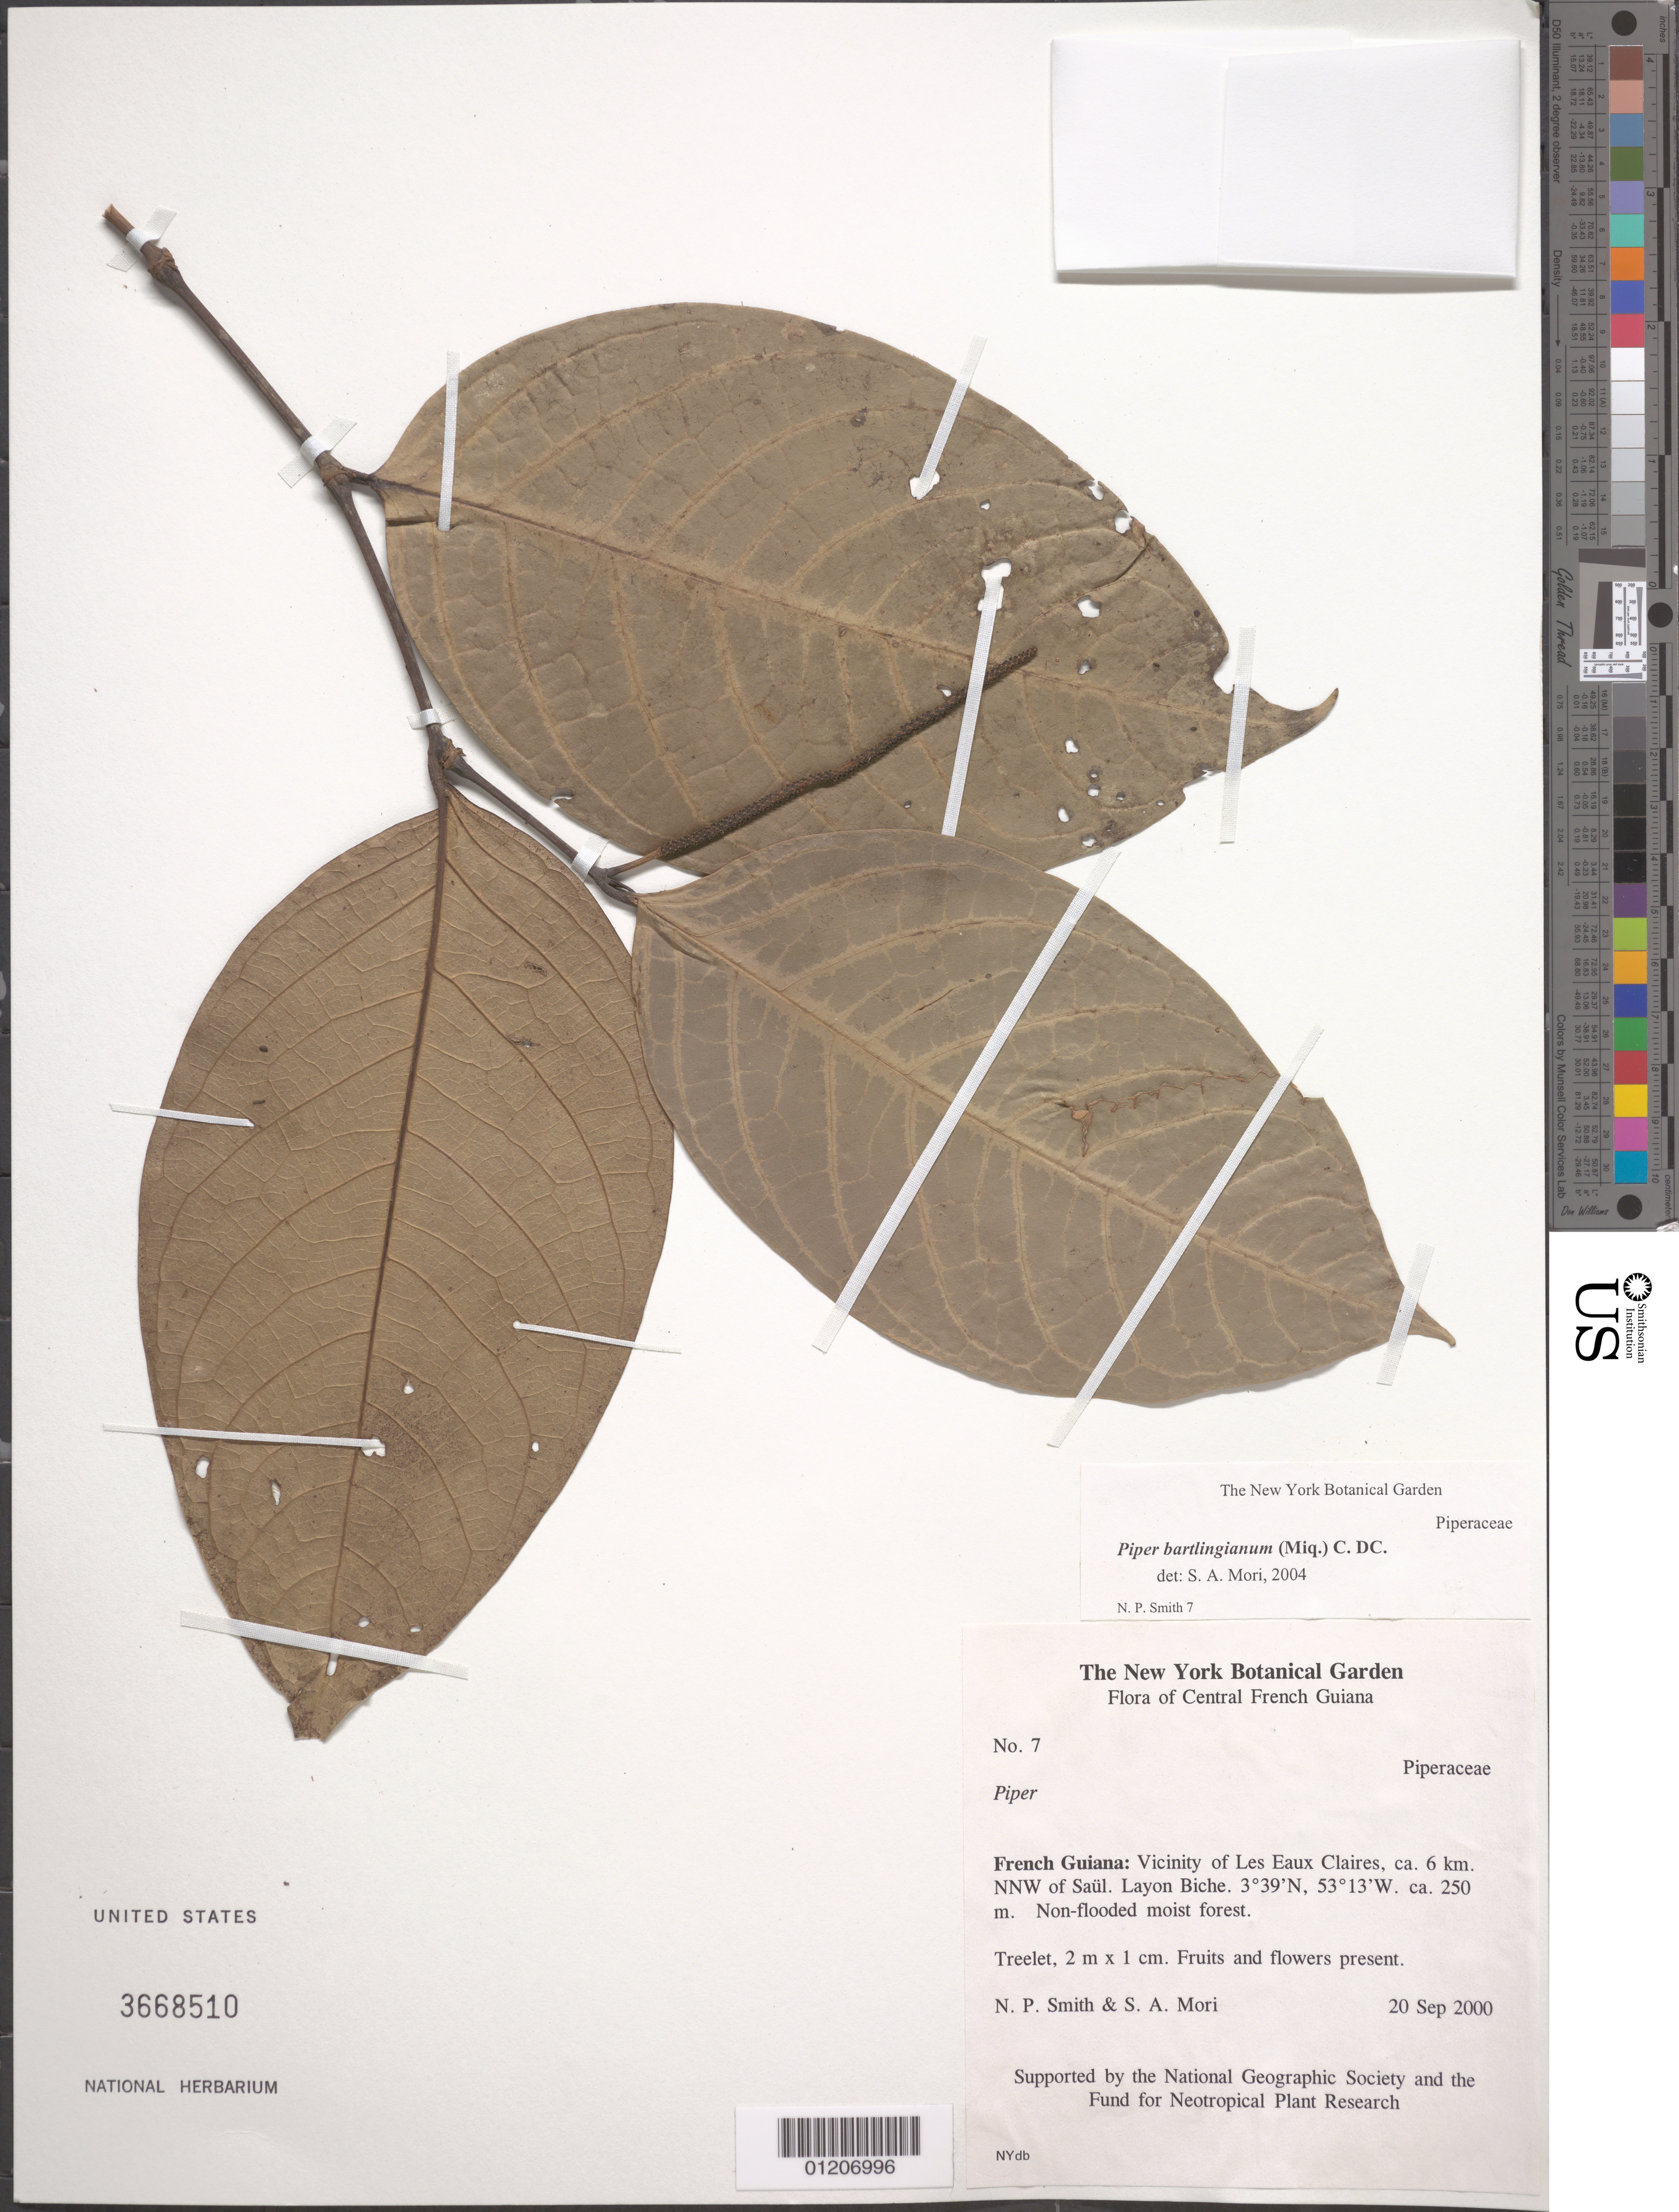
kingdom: Plantae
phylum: Tracheophyta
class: Magnoliopsida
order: Piperales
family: Piperaceae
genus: Piper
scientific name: Piper bartlingianum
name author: (Miq.) C. DC.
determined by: Mori, Scott A.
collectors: N. Smith & S. Mori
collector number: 7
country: French Guiana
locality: Vic. of Les Eaux Claires, ca. 6km NNW of Saul. Layon Biche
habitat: Non-flooded moist forest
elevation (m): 250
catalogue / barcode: US 3668510